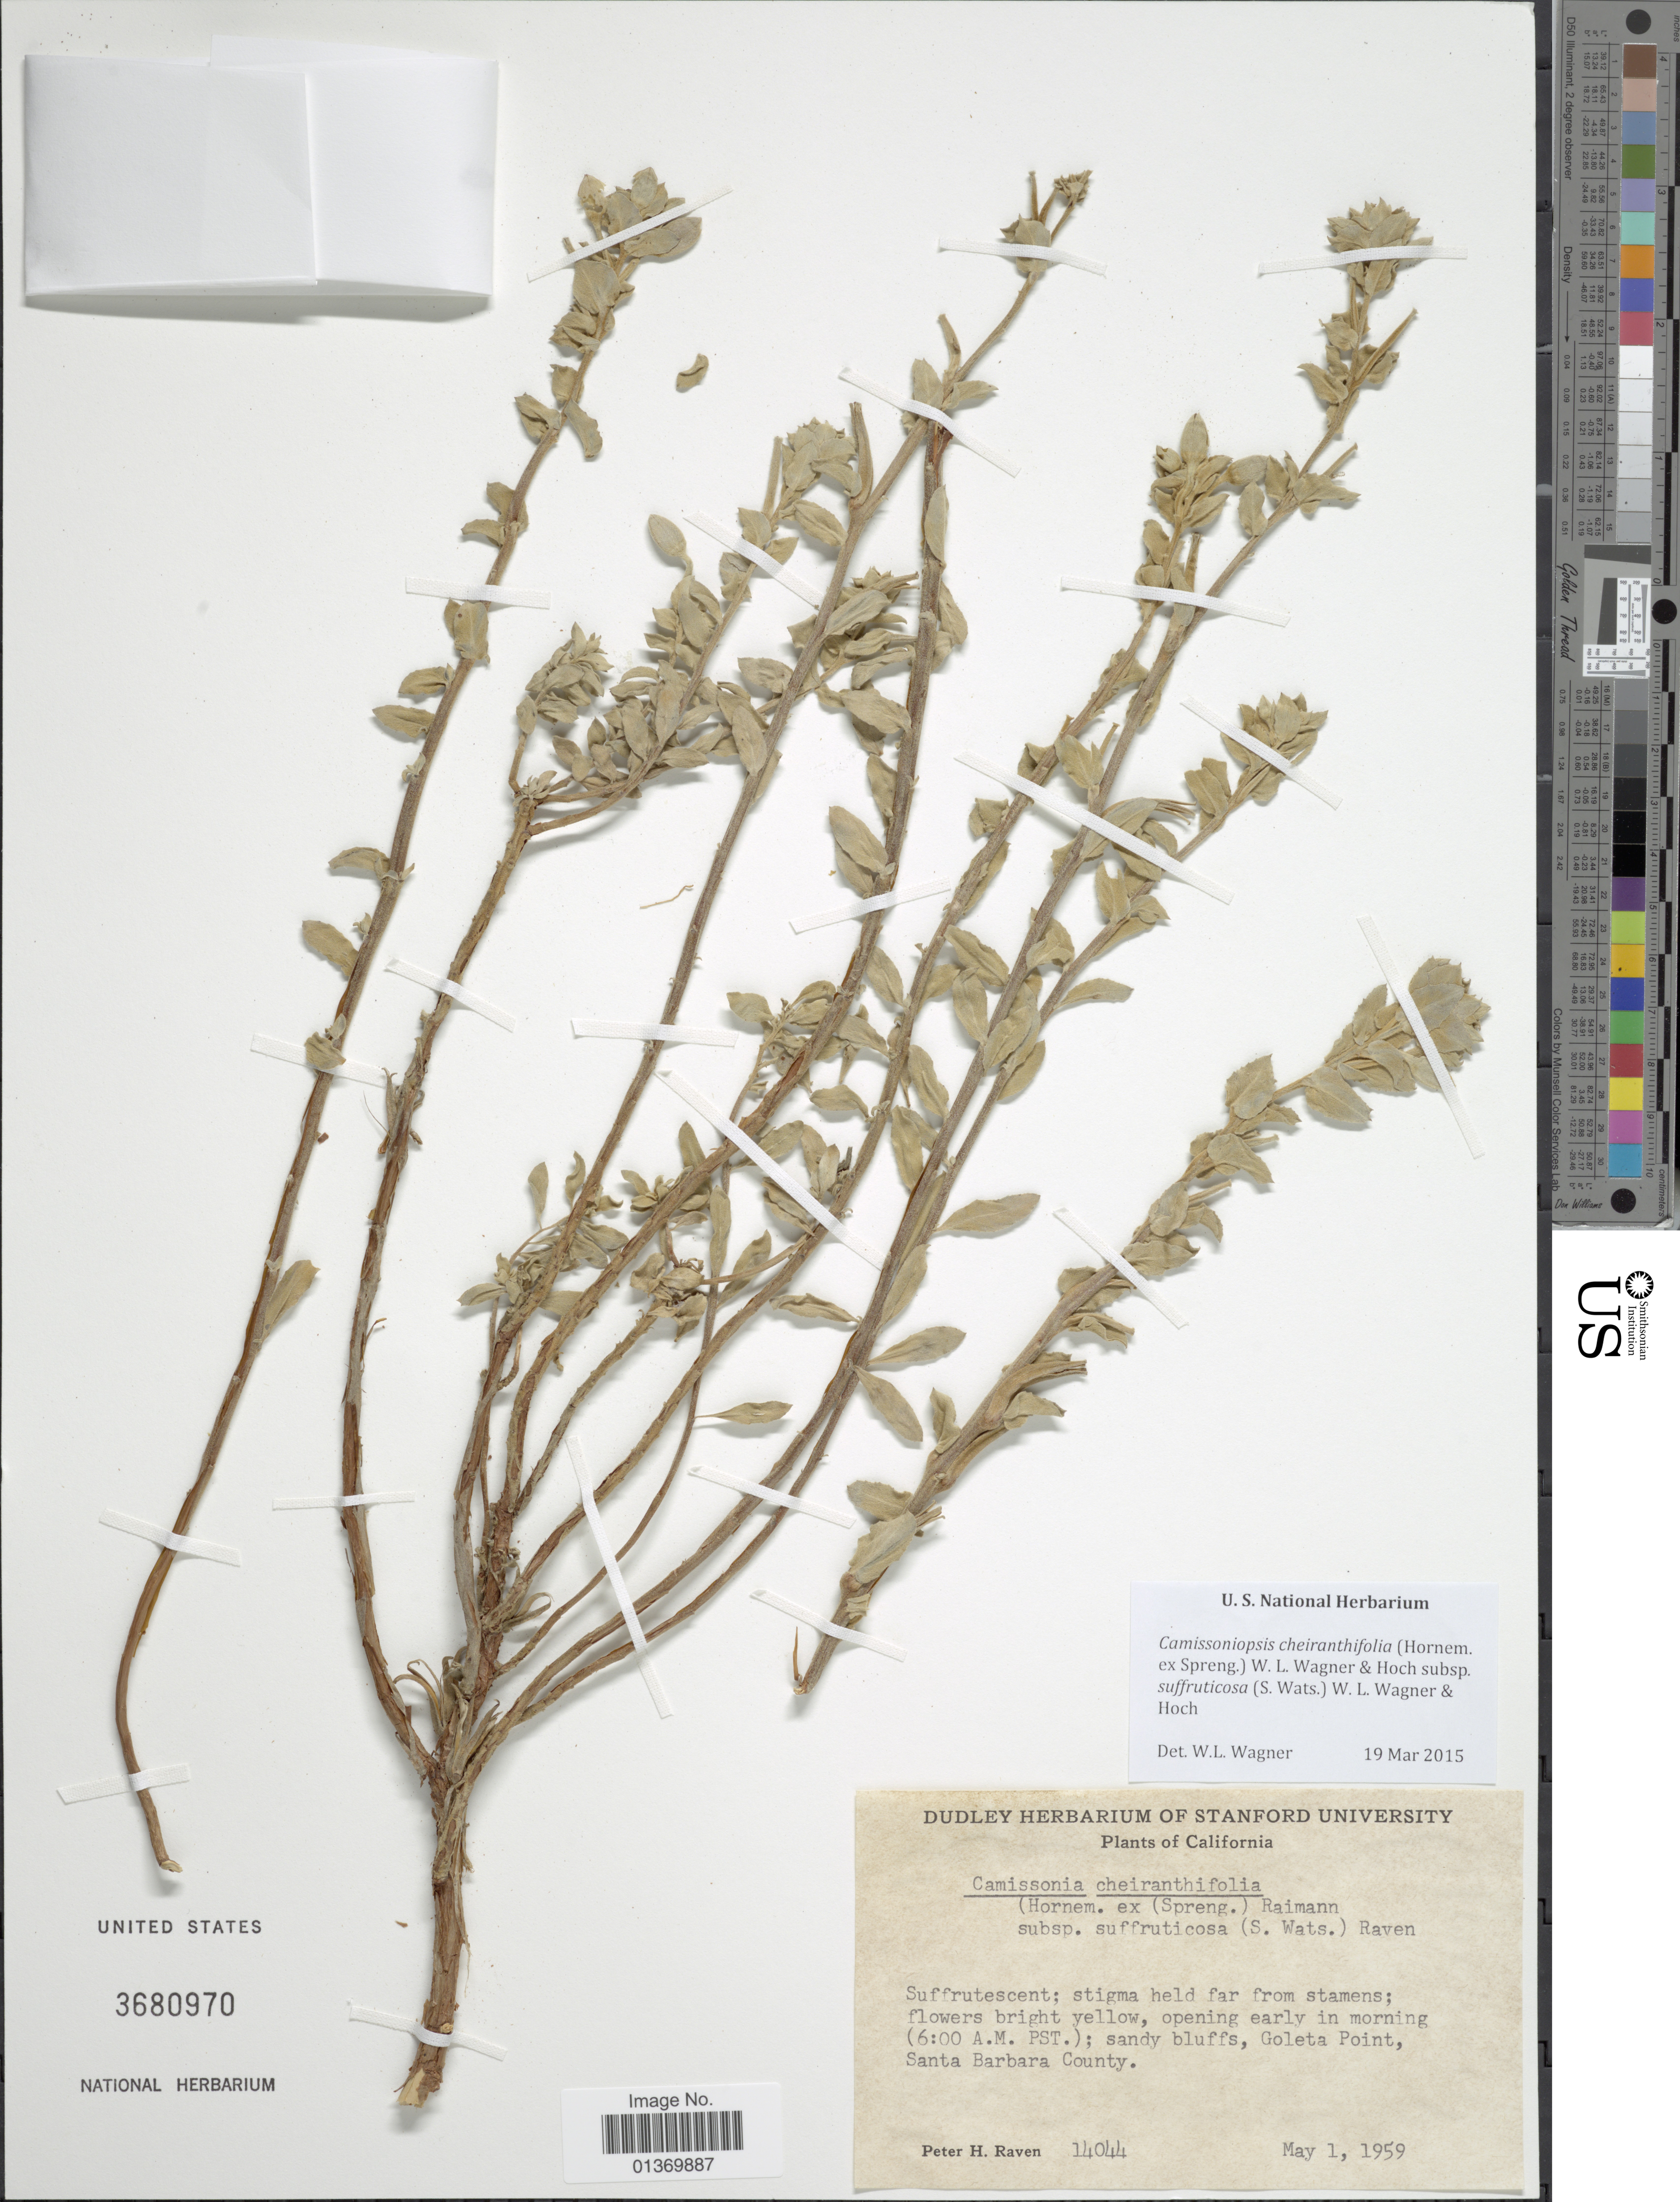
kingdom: Plantae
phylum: Tracheophyta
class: Magnoliopsida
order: Myrtales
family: Onagraceae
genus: Camissoniopsis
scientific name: Camissoniopsis cheiranthifolia subsp. suffruticosa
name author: (S. Watson) W.L. Wagner & Hoch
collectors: P. H. Raven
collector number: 14044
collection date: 1959-05-01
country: United States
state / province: California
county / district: Santa Barbara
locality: Goleta Point, Santa Barbara County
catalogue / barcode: US 3680970